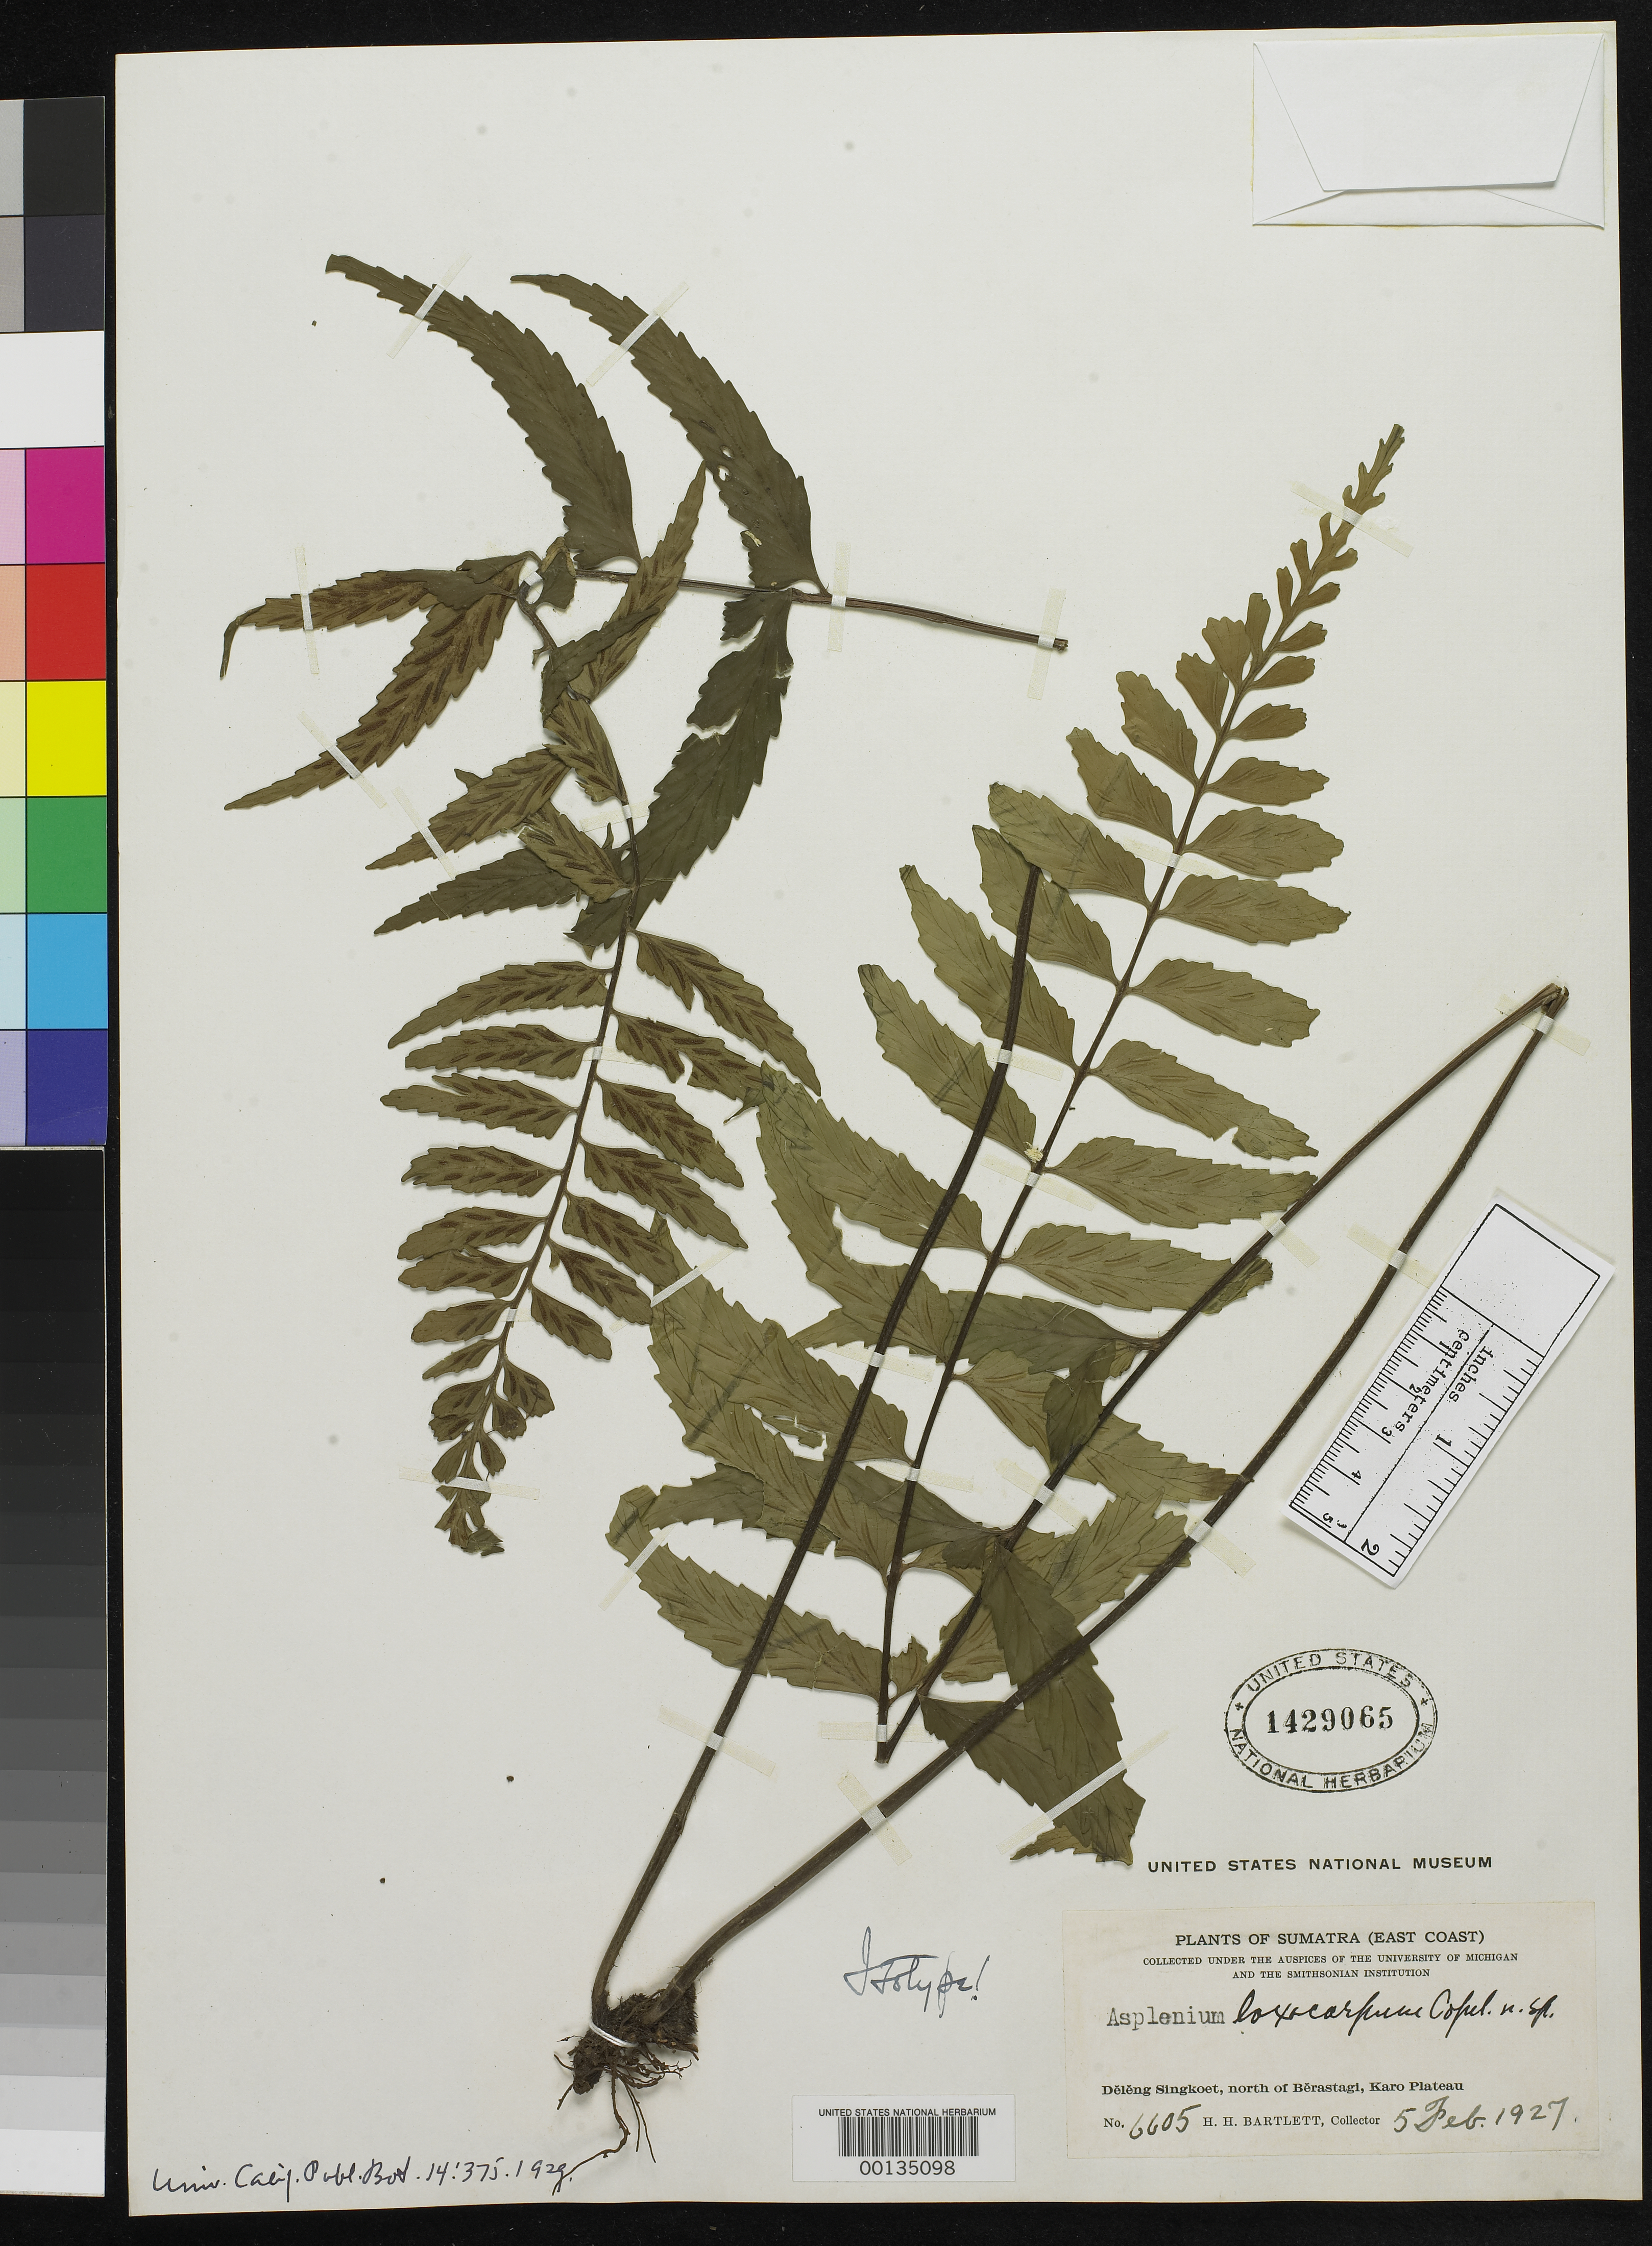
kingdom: Plantae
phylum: Tracheophyta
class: Polypodiopsida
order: Polypodiales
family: Aspleniaceae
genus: Asplenium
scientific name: Asplenium loxocarpum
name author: Copel.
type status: Isotype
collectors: H. H. Bartlett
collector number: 6605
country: Indonesia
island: Sumatra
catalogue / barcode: US 1429065